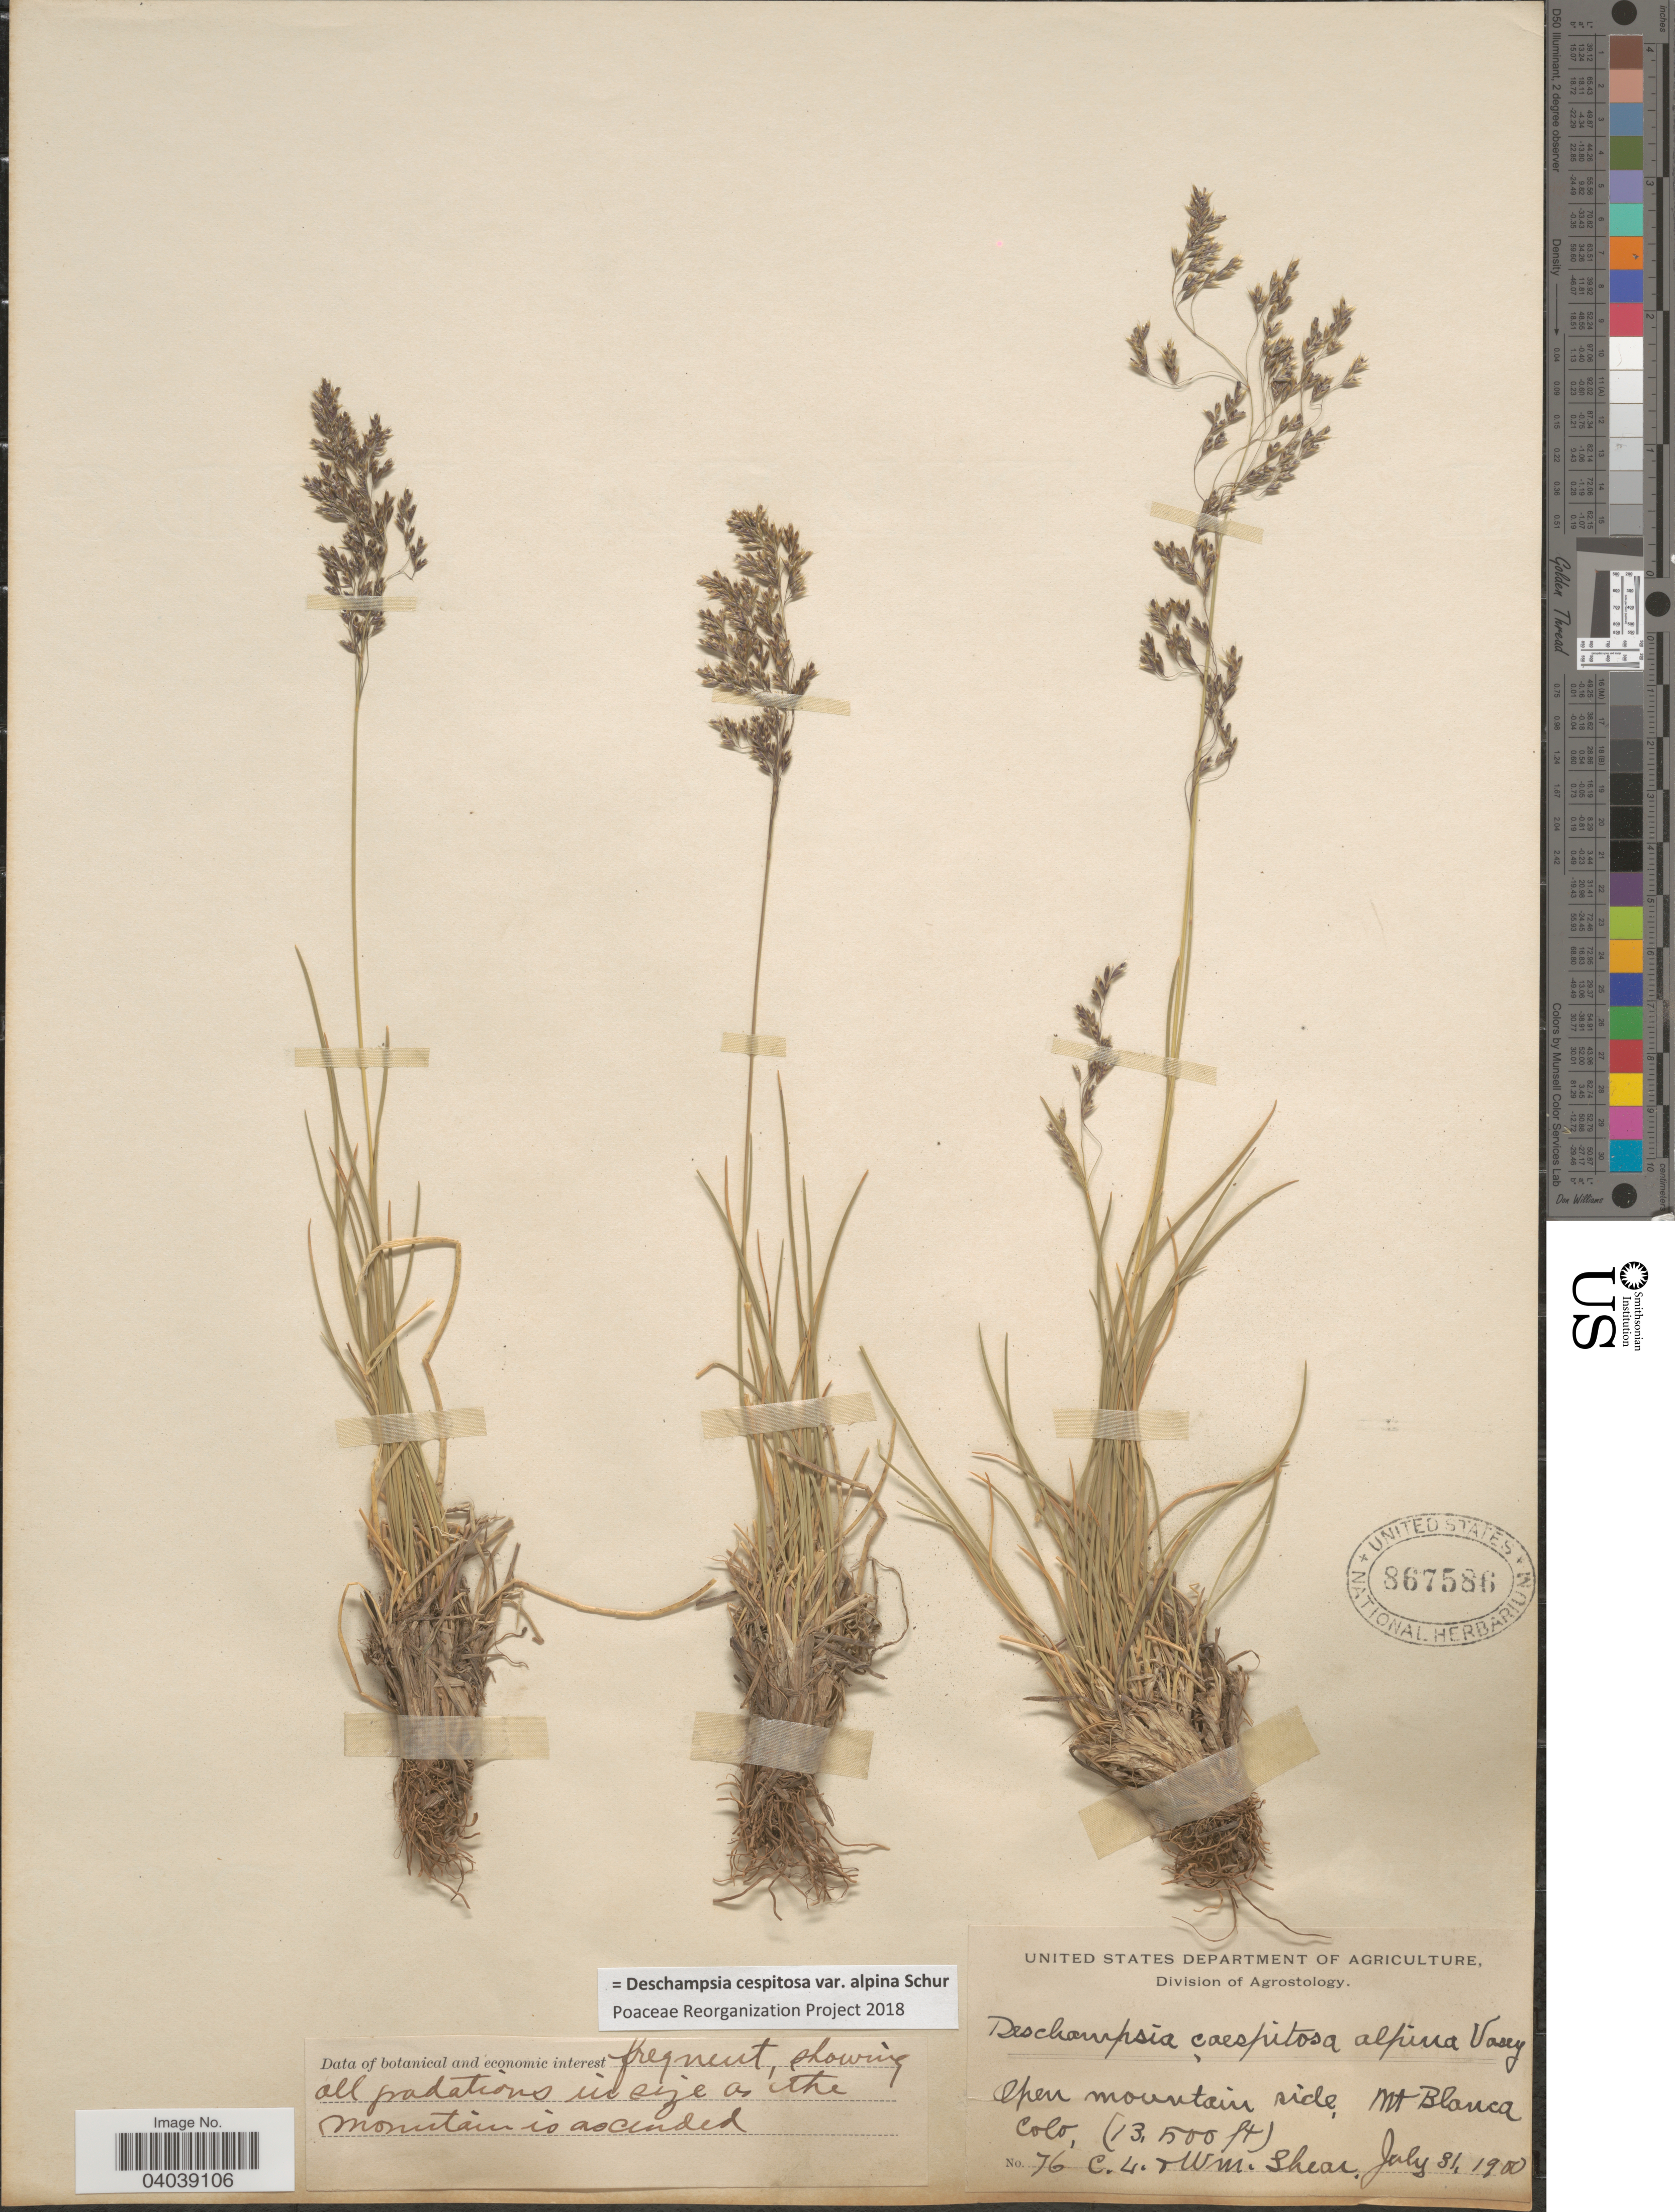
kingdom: Plantae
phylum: Tracheophyta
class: Liliopsida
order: Poales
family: Poaceae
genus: Deschampsia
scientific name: Deschampsia cespitosa var. alpina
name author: Vasey ex W.J. Beal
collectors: C. L. Shear & W. Shear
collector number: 76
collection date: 1900-07-31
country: United States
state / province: Colorado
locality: Mt Blanca.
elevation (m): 4115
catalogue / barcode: US 867586